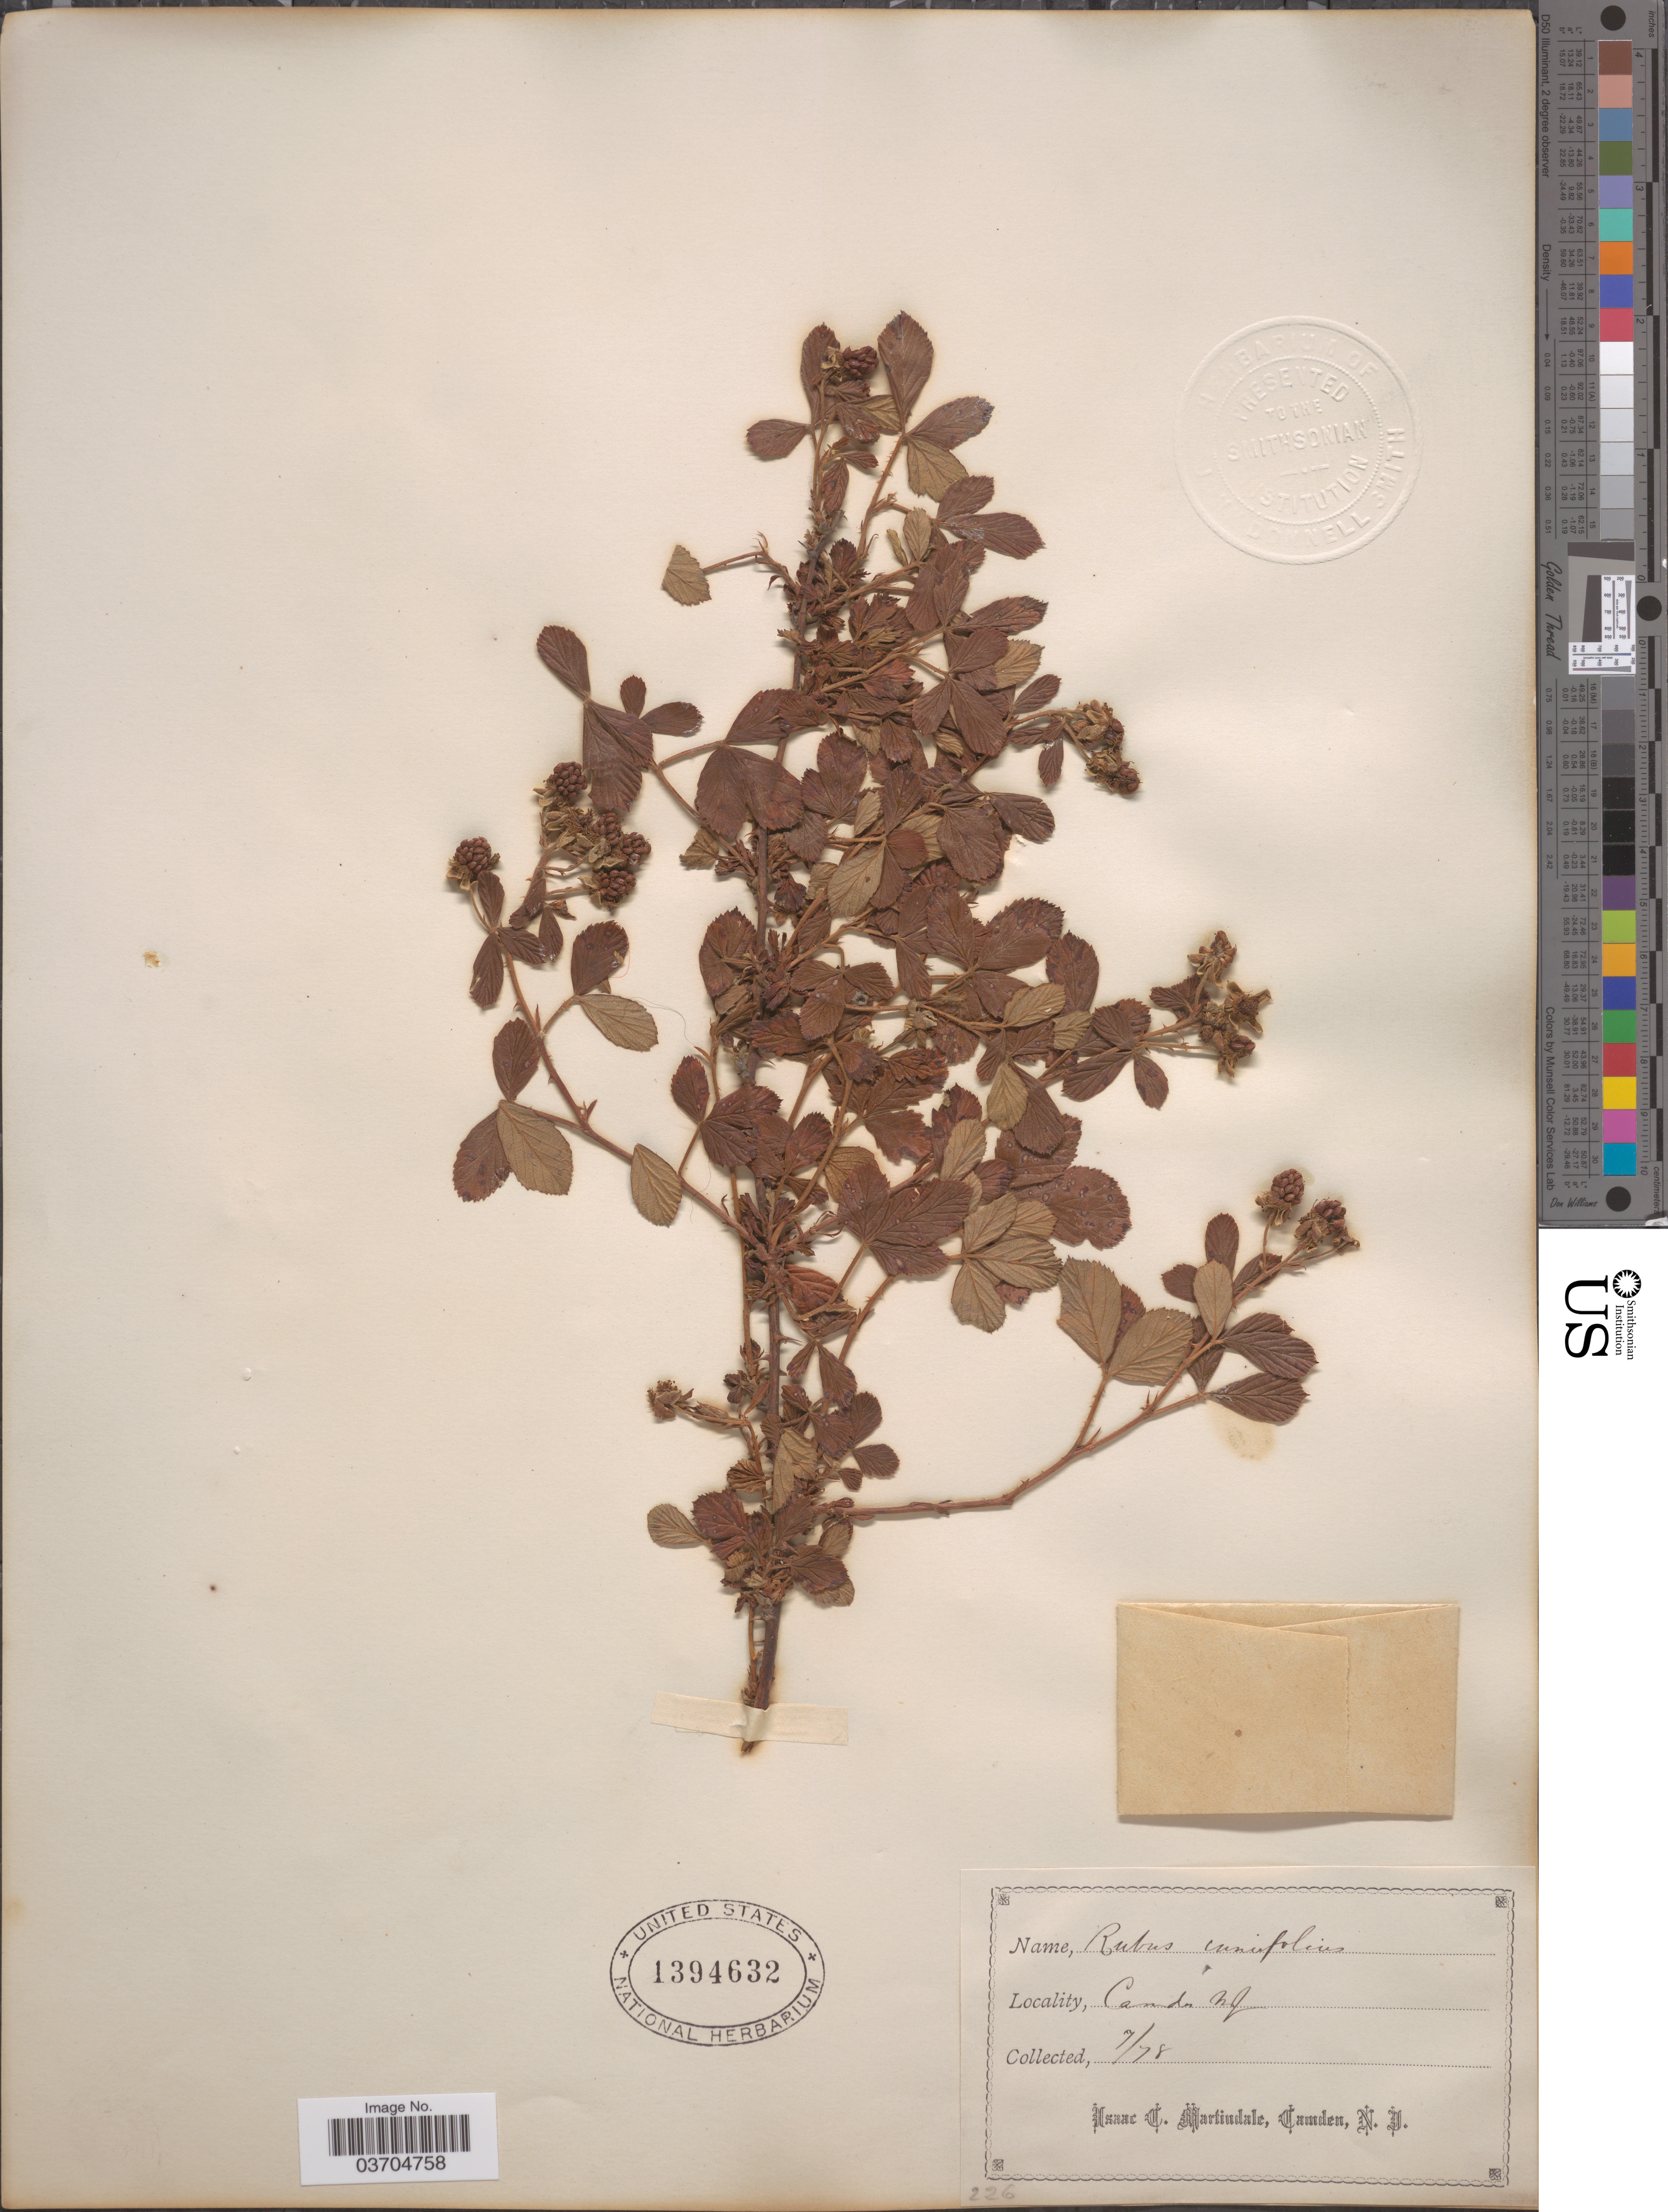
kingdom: Plantae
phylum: Tracheophyta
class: Magnoliopsida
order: Rosales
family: Rosaceae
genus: Rubus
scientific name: Rubus cuneifolius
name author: Pursh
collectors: I. C. Martindale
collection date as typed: Transcribed d/m/y: /7/78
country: United States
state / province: New Jersey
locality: Camden.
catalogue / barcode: US 1394632